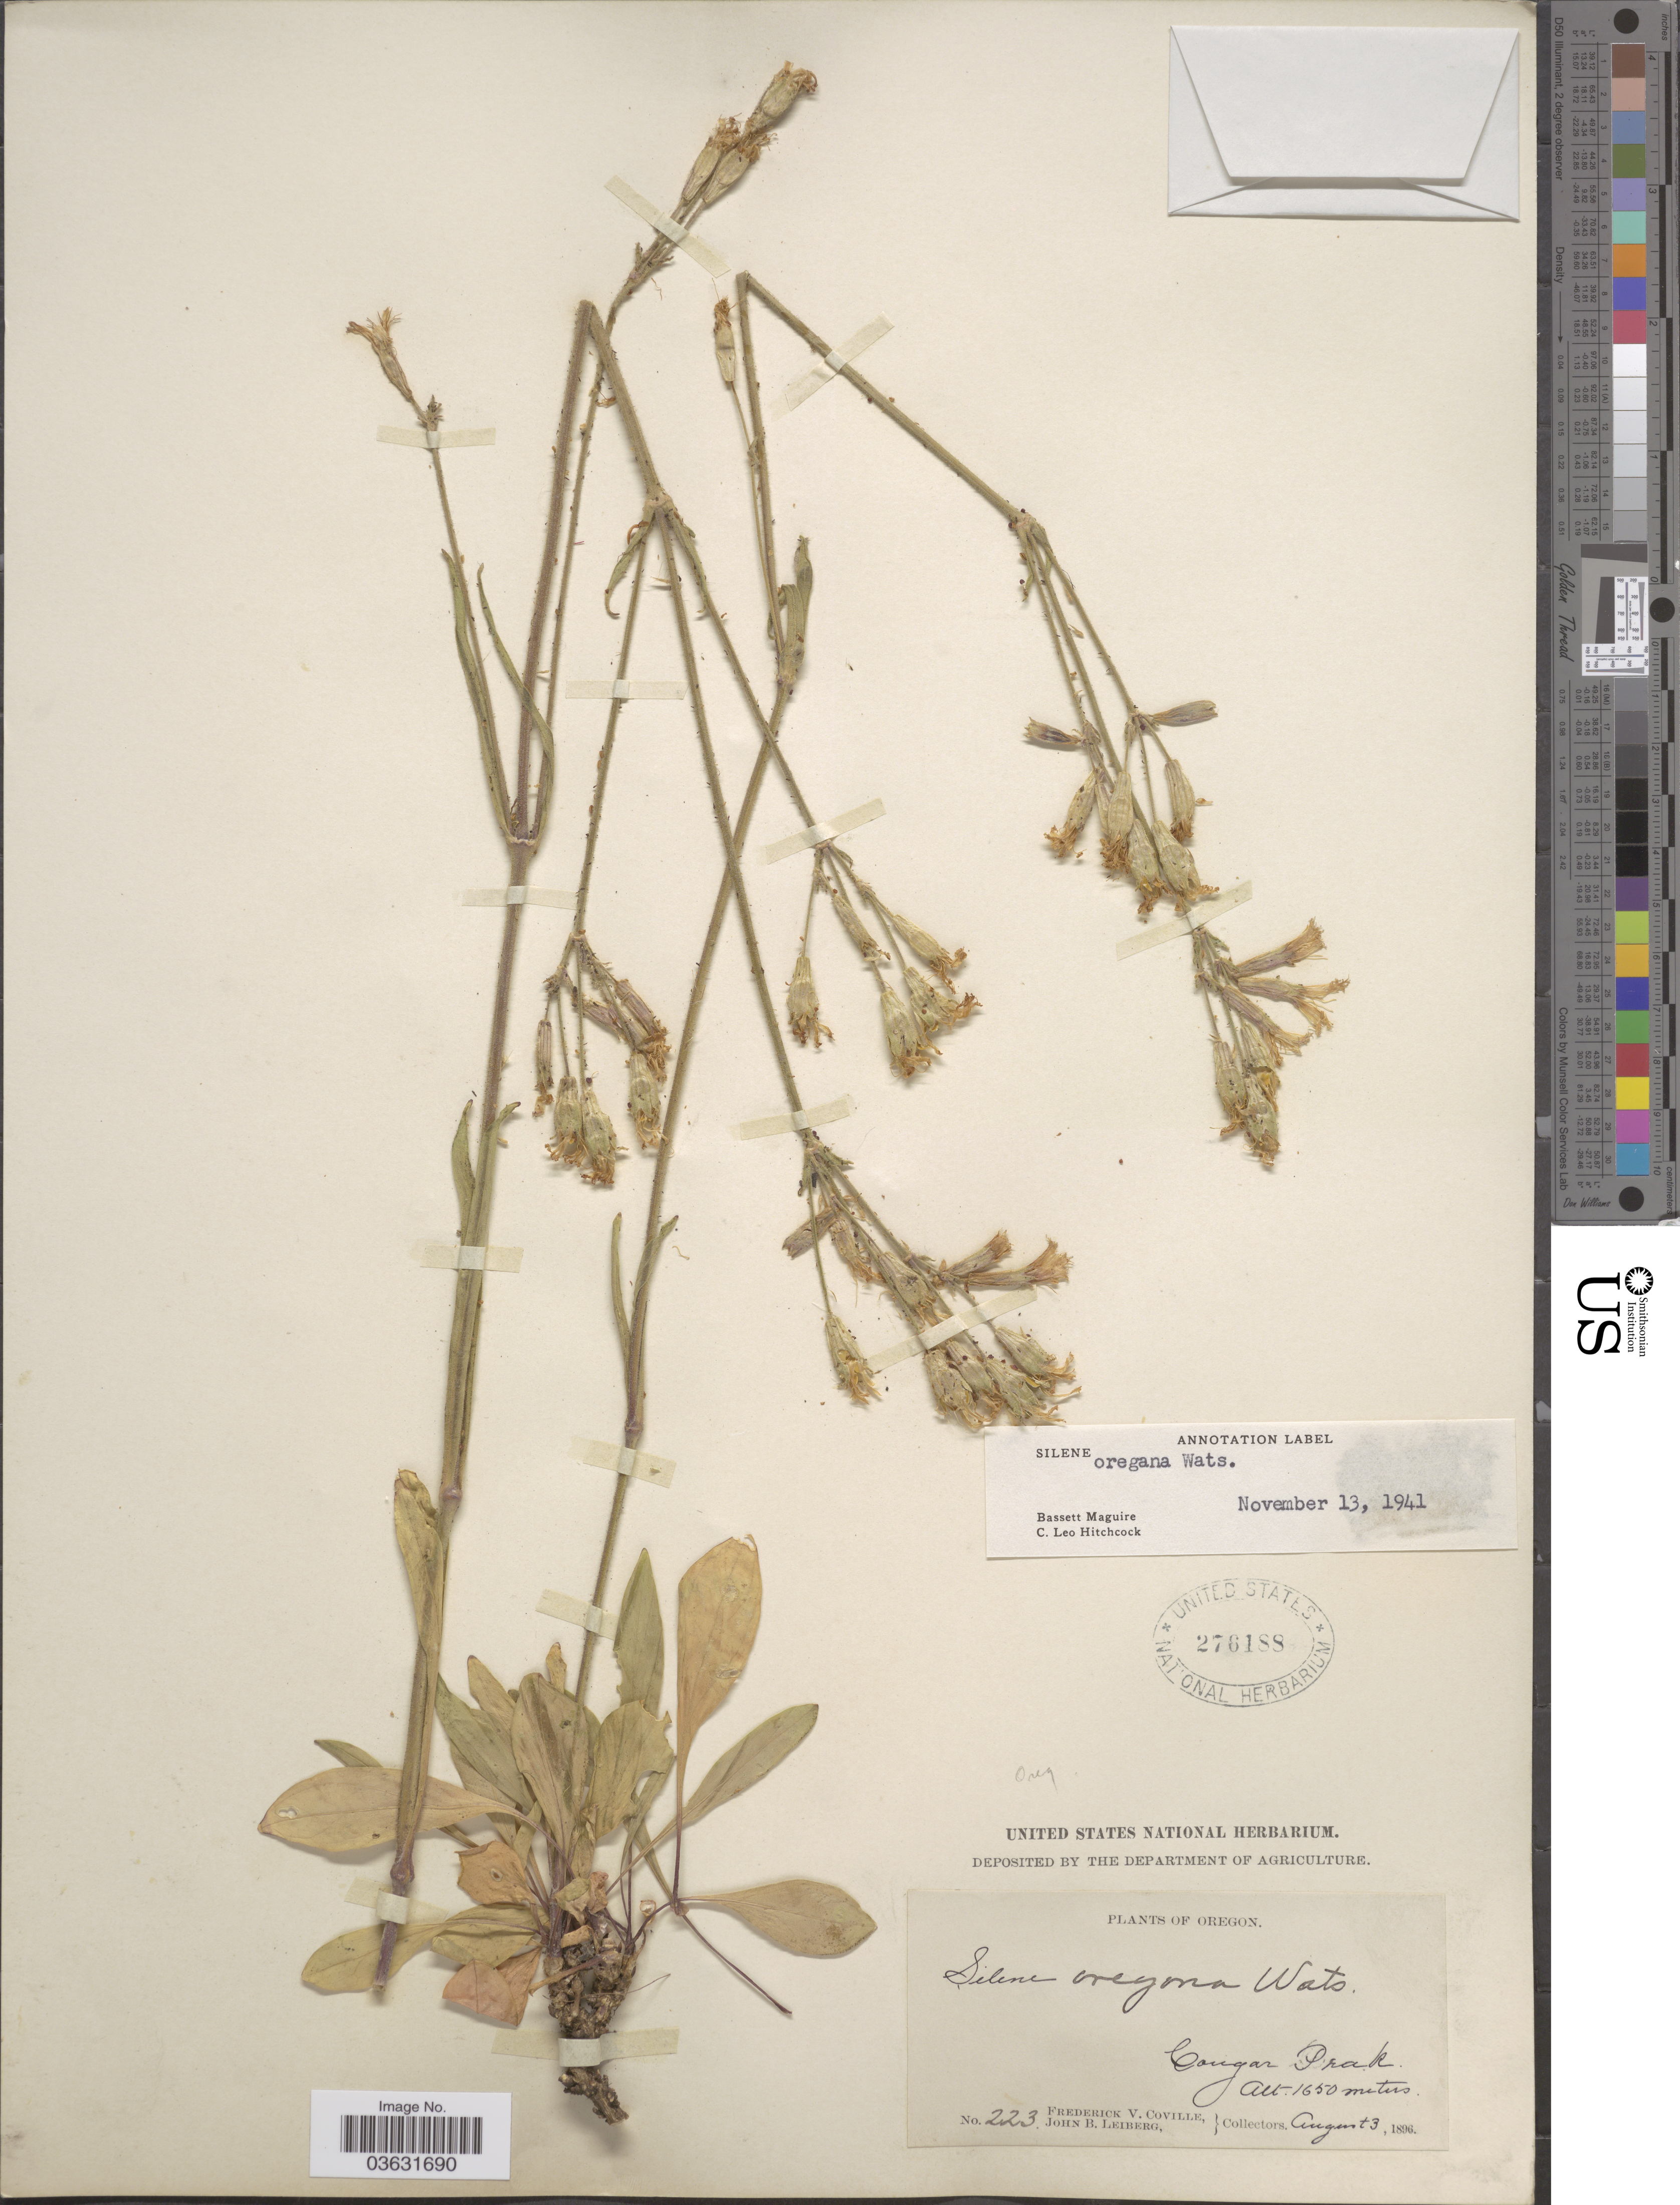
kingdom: Plantae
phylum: Tracheophyta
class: Magnoliopsida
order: Caryophyllales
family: Caryophyllaceae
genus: Silene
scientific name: Silene oregana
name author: S. Watson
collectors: F. V. Coville & J. B. Leiberg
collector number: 223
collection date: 1896-08-03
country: United States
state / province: Oregon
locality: Congar Peak.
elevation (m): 1650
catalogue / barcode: US 276188